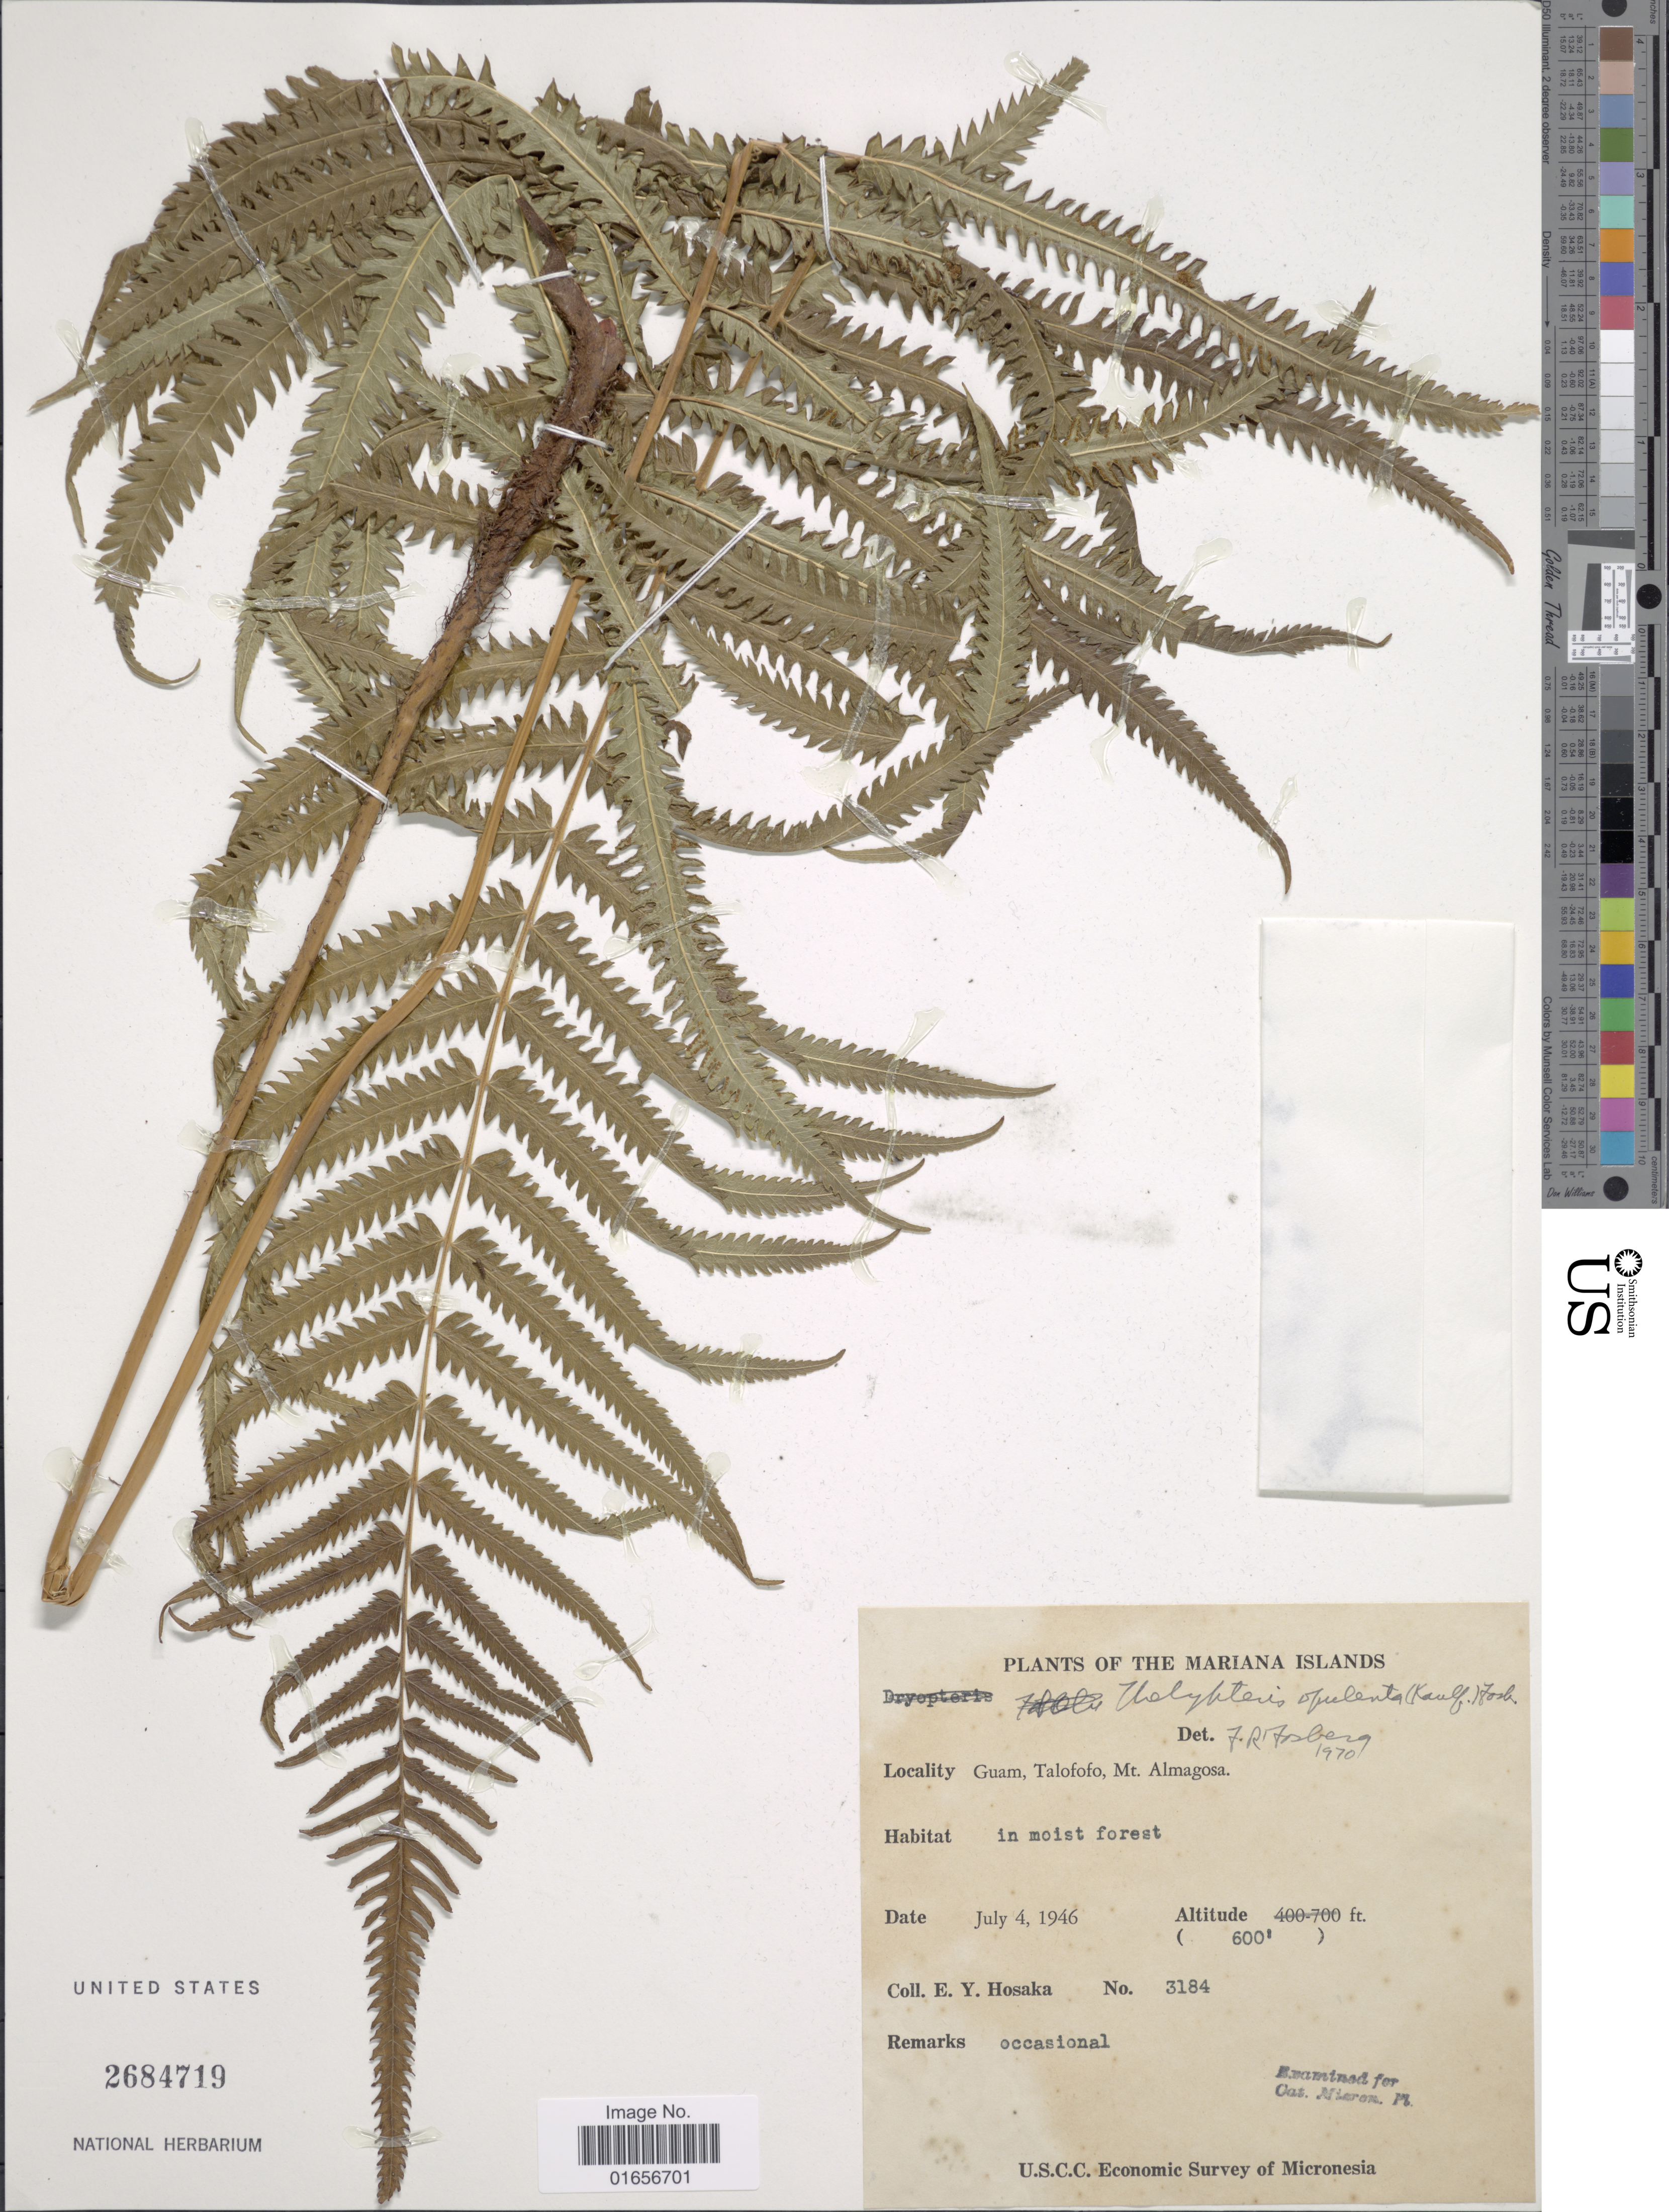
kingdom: Plantae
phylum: Tracheophyta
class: Polypodiopsida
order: Polypodiales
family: Thelypteridaceae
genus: Amphineuron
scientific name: Amphineuron opulentum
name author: (Kaulf.) Holttum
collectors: E. Y. Hosaka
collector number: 3184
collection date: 1946-07-04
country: Northern Mariana Islands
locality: The Mariana Islands, Guam Talofofo, Mt. Almagosa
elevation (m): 183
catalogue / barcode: US 2684719